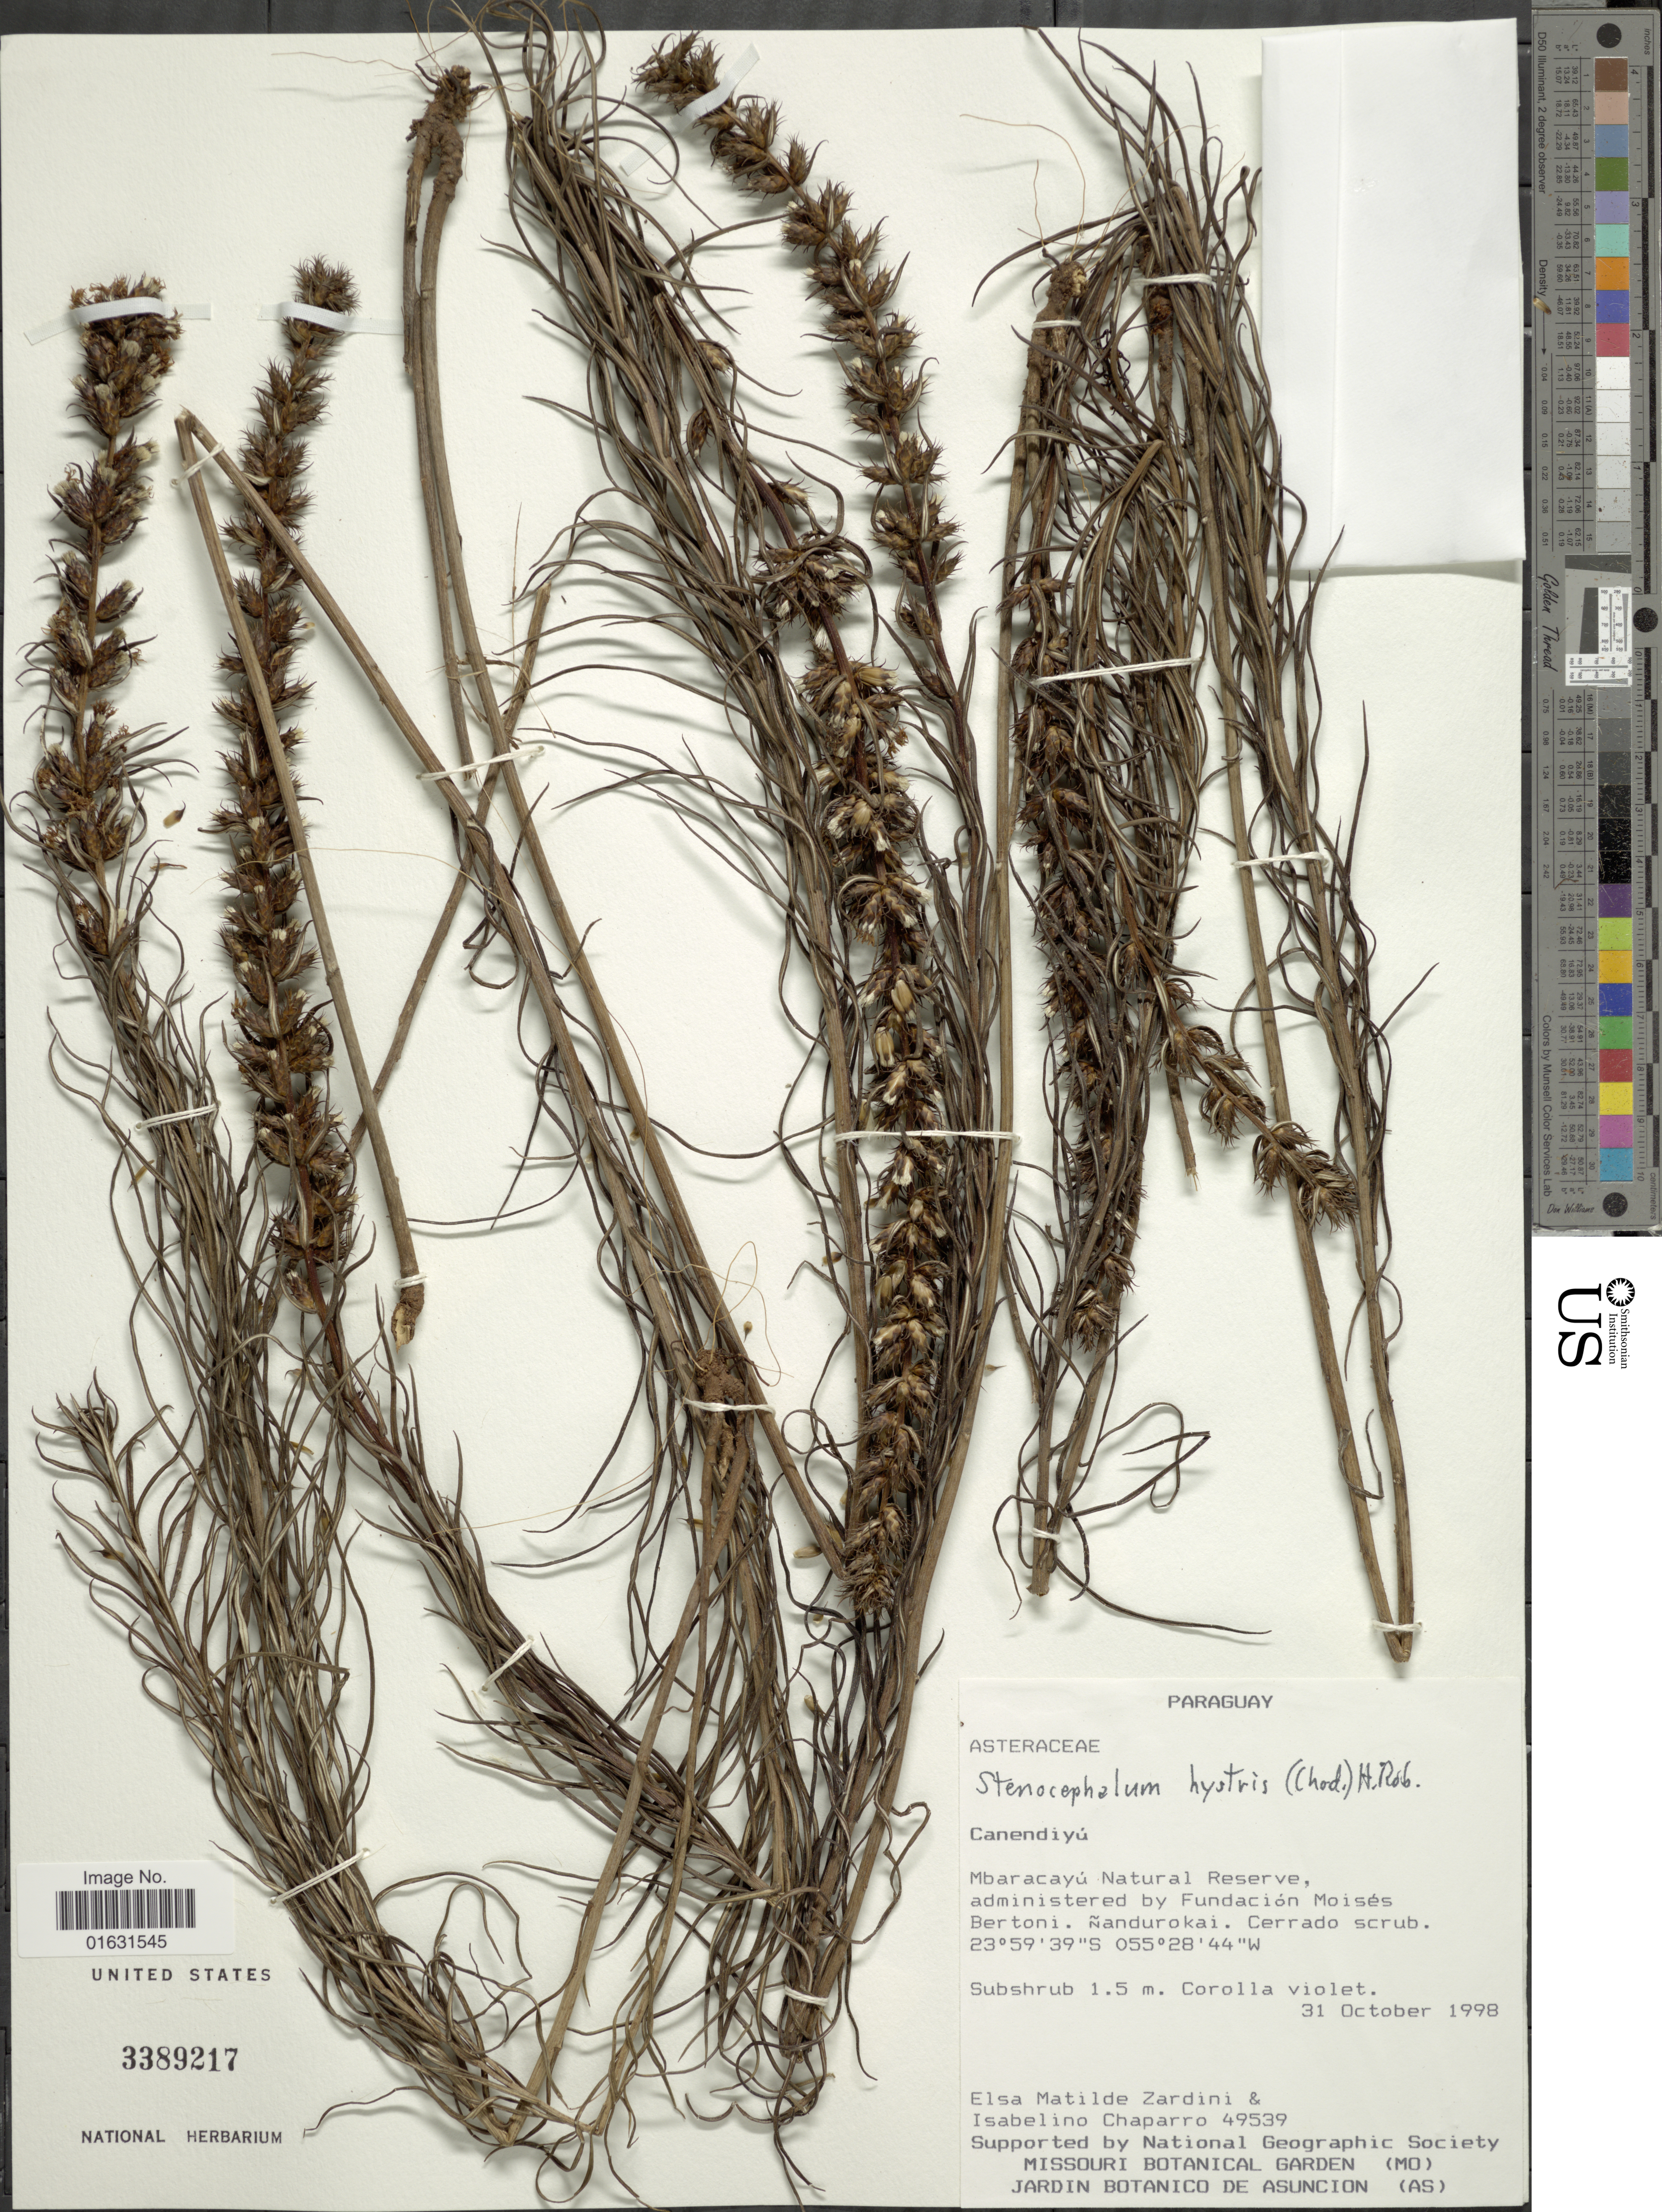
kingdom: Plantae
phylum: Tracheophyta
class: Magnoliopsida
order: Asterales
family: Asteraceae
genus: Stenocephalum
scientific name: Stenocephalum hystrix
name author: (Chodat) H. Rob.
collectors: E. M. Zardini & I. Chaparro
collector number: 49539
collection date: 1998-10-31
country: Paraguay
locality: Canendiyu, Mbaracayu Natural Reserve, administered by Fundacion Moises, Bertoni, Nandurokai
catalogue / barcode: US 3389217